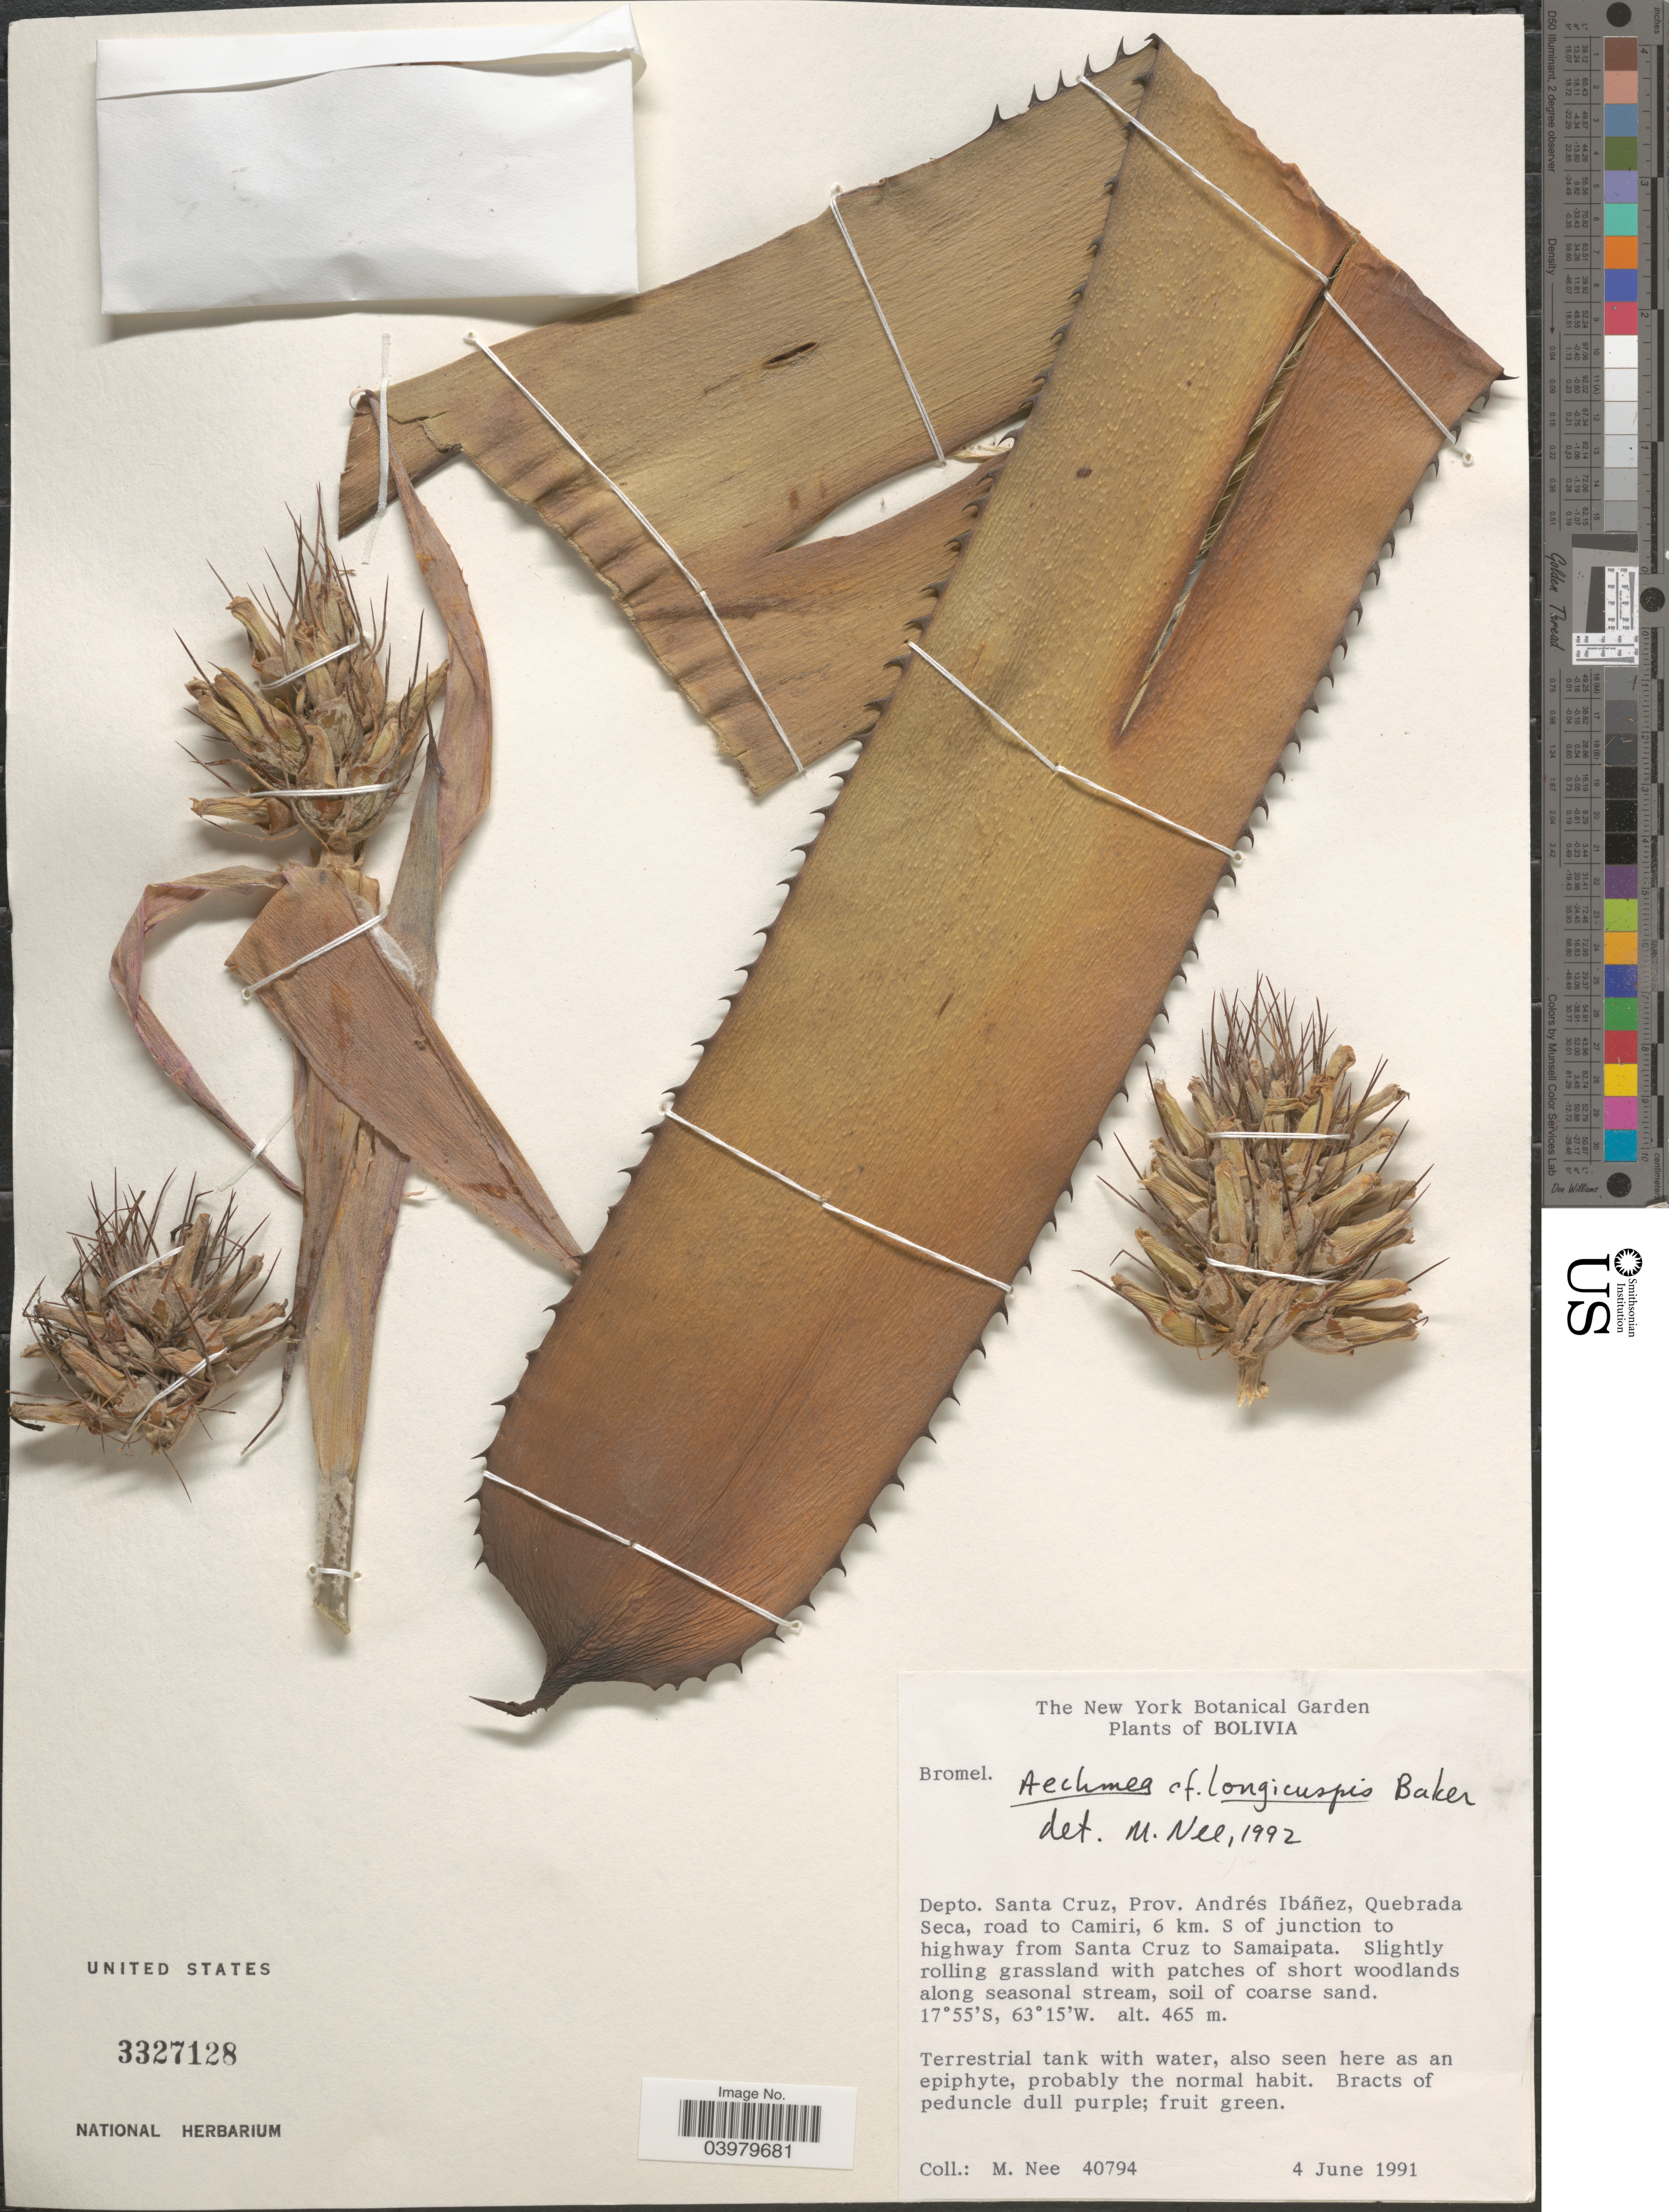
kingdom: Plantae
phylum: Tracheophyta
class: Liliopsida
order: Poales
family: Bromeliaceae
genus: Aechmea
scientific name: Aechmea longicuspis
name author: Baker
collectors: M. Nee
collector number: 40794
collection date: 1991-06-04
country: Bolivia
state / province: Santa Cruz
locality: Depto. Santa Cruz, Prov. Andrés Ibáñez, Quebrada Seca, road to Camiri, 6 km. S. of junction to highway from Santa Cruz to Samaipata.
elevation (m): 465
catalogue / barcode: US 3327128